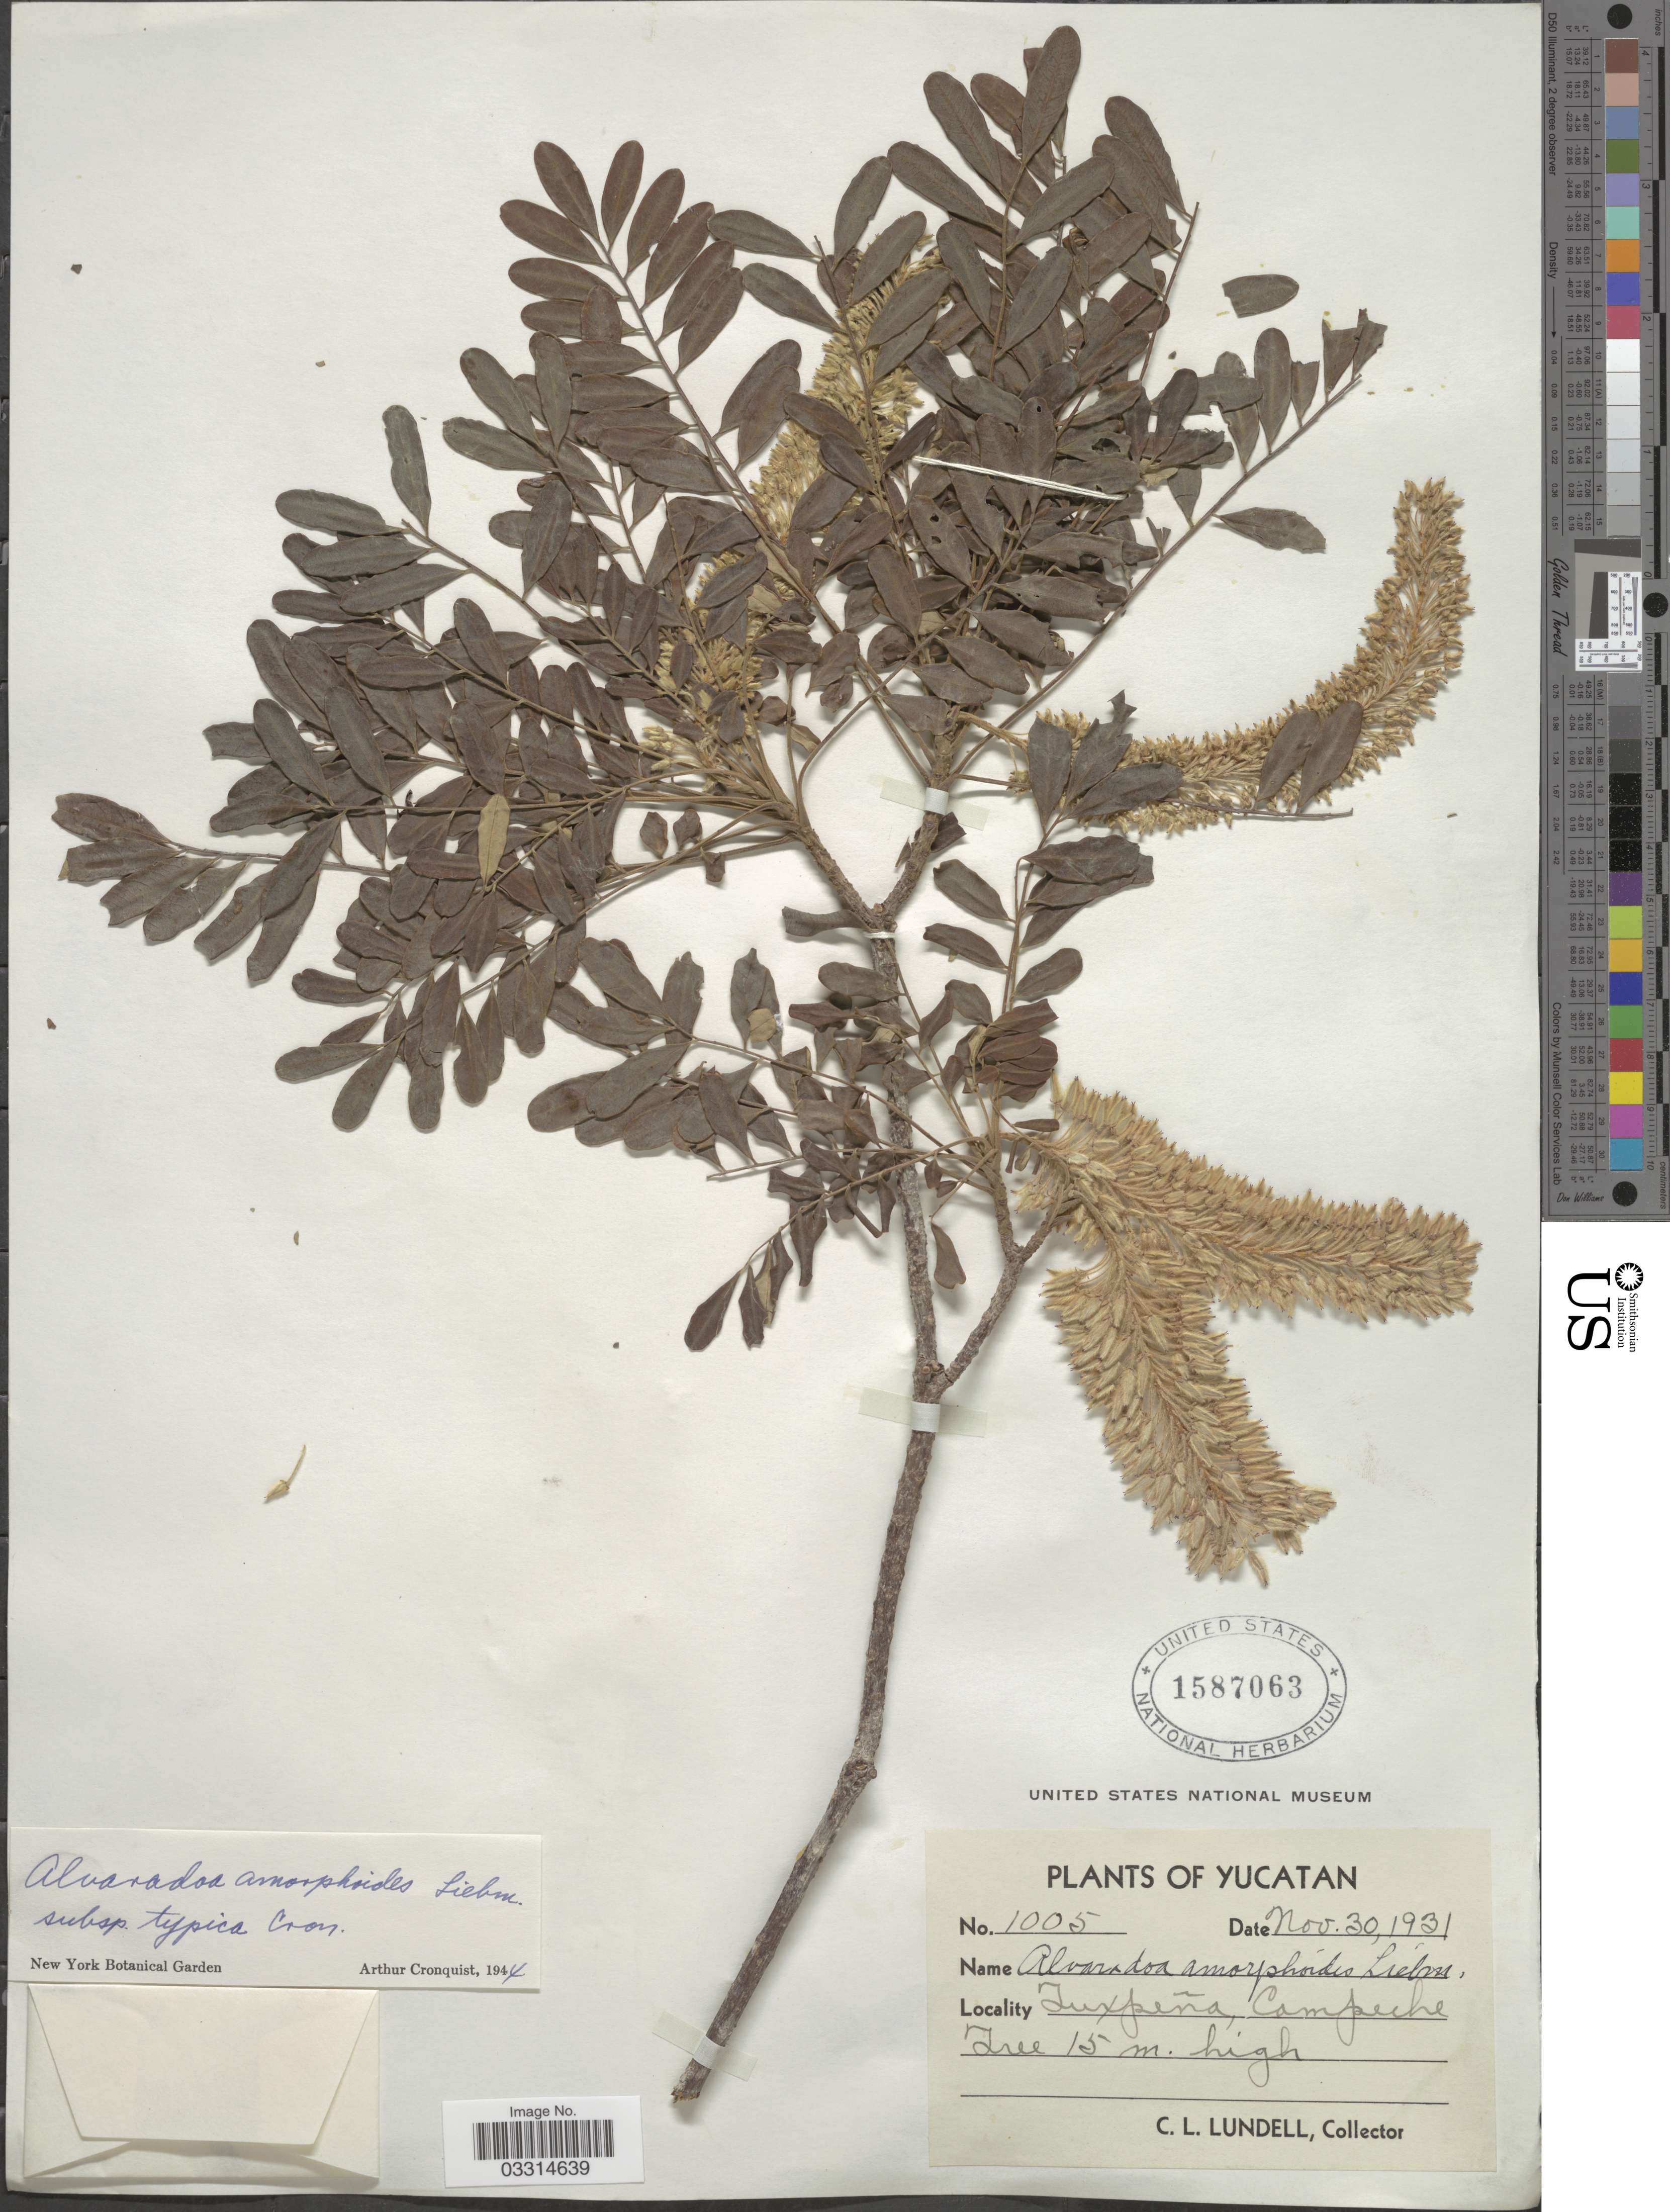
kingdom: Plantae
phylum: Tracheophyta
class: Magnoliopsida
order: Picramniales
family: Picramniaceae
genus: Alvaradoa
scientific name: Alvaradoa amorphoides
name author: Liebm.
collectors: C. L. Lundell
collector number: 1005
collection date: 1931-11-30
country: Mexico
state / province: Yucatán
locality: Tuxpeña, Campeche.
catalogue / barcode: US 1587063